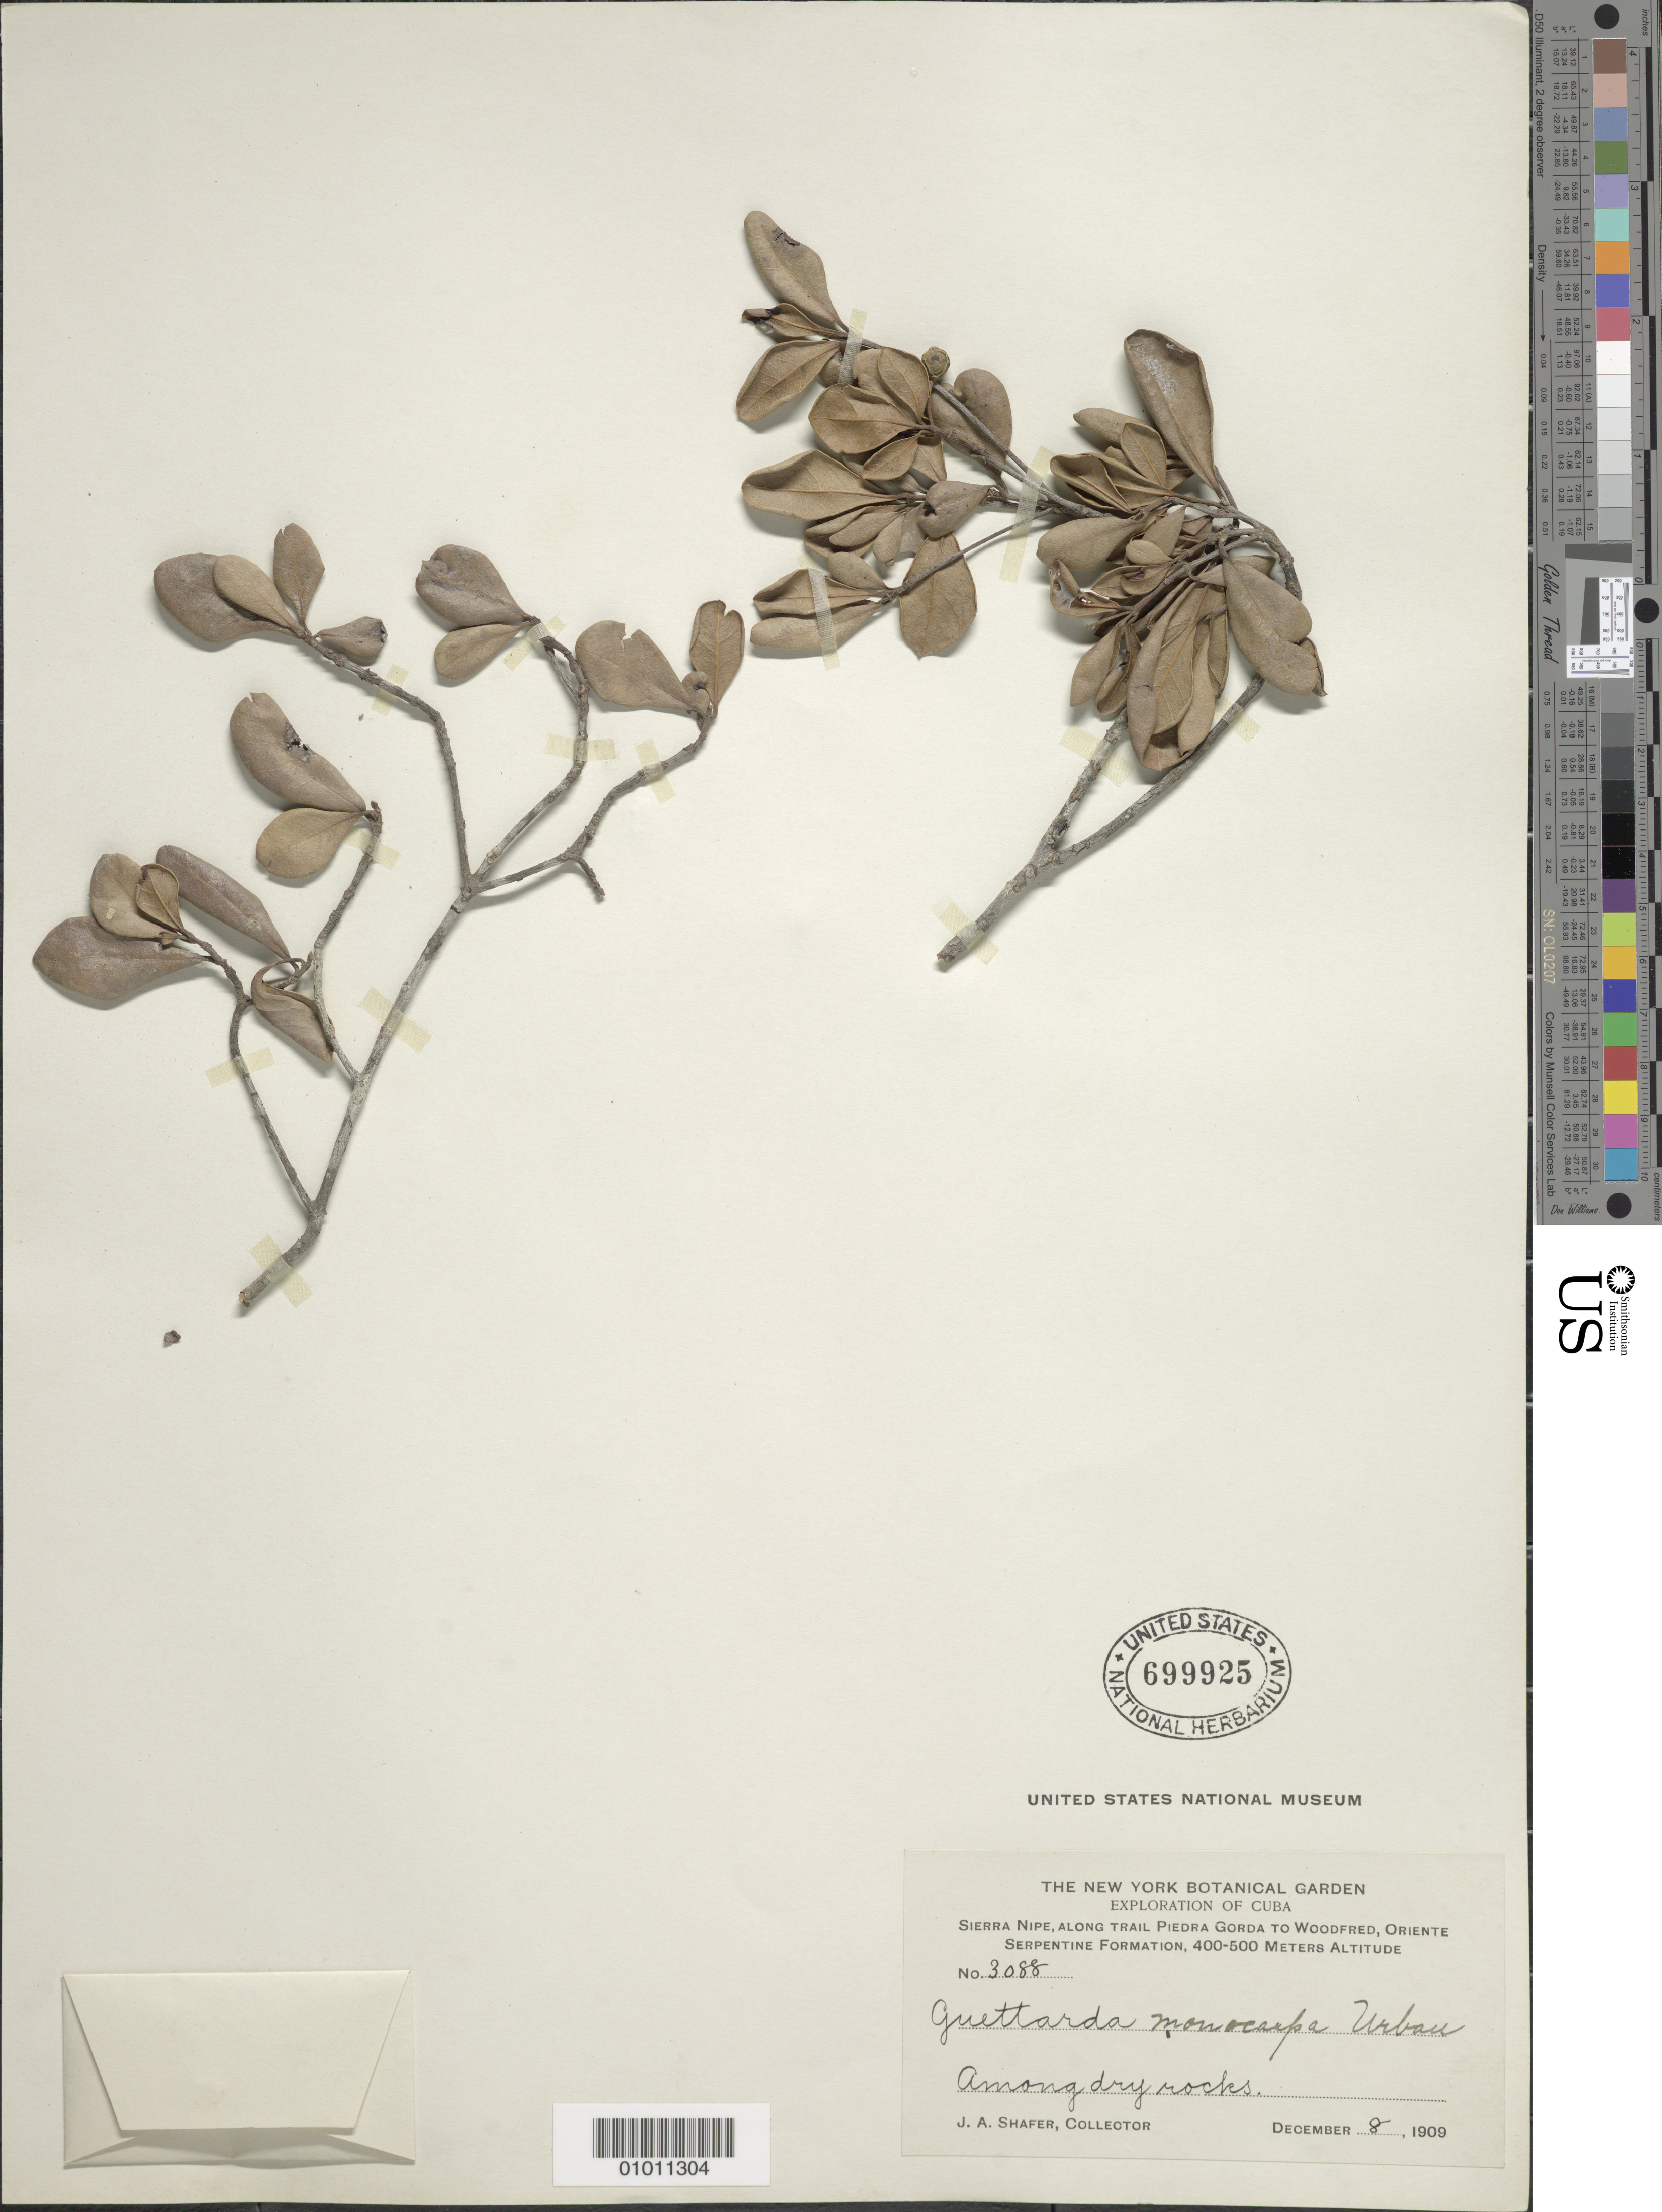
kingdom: Plantae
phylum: Tracheophyta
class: Magnoliopsida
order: Gentianales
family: Rubiaceae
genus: Guettarda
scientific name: Guettarda monocarpa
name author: Urb.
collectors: J. A. Shafer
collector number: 3088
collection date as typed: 08 Dec 1909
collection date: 1909-12-08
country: Cuba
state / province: Holguín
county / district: Dry forest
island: Cuba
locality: Sierra Nipe, along trail Piedra Gorda to Woodfred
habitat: Serpentine formation, among dry rocks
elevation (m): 400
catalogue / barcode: US 699925